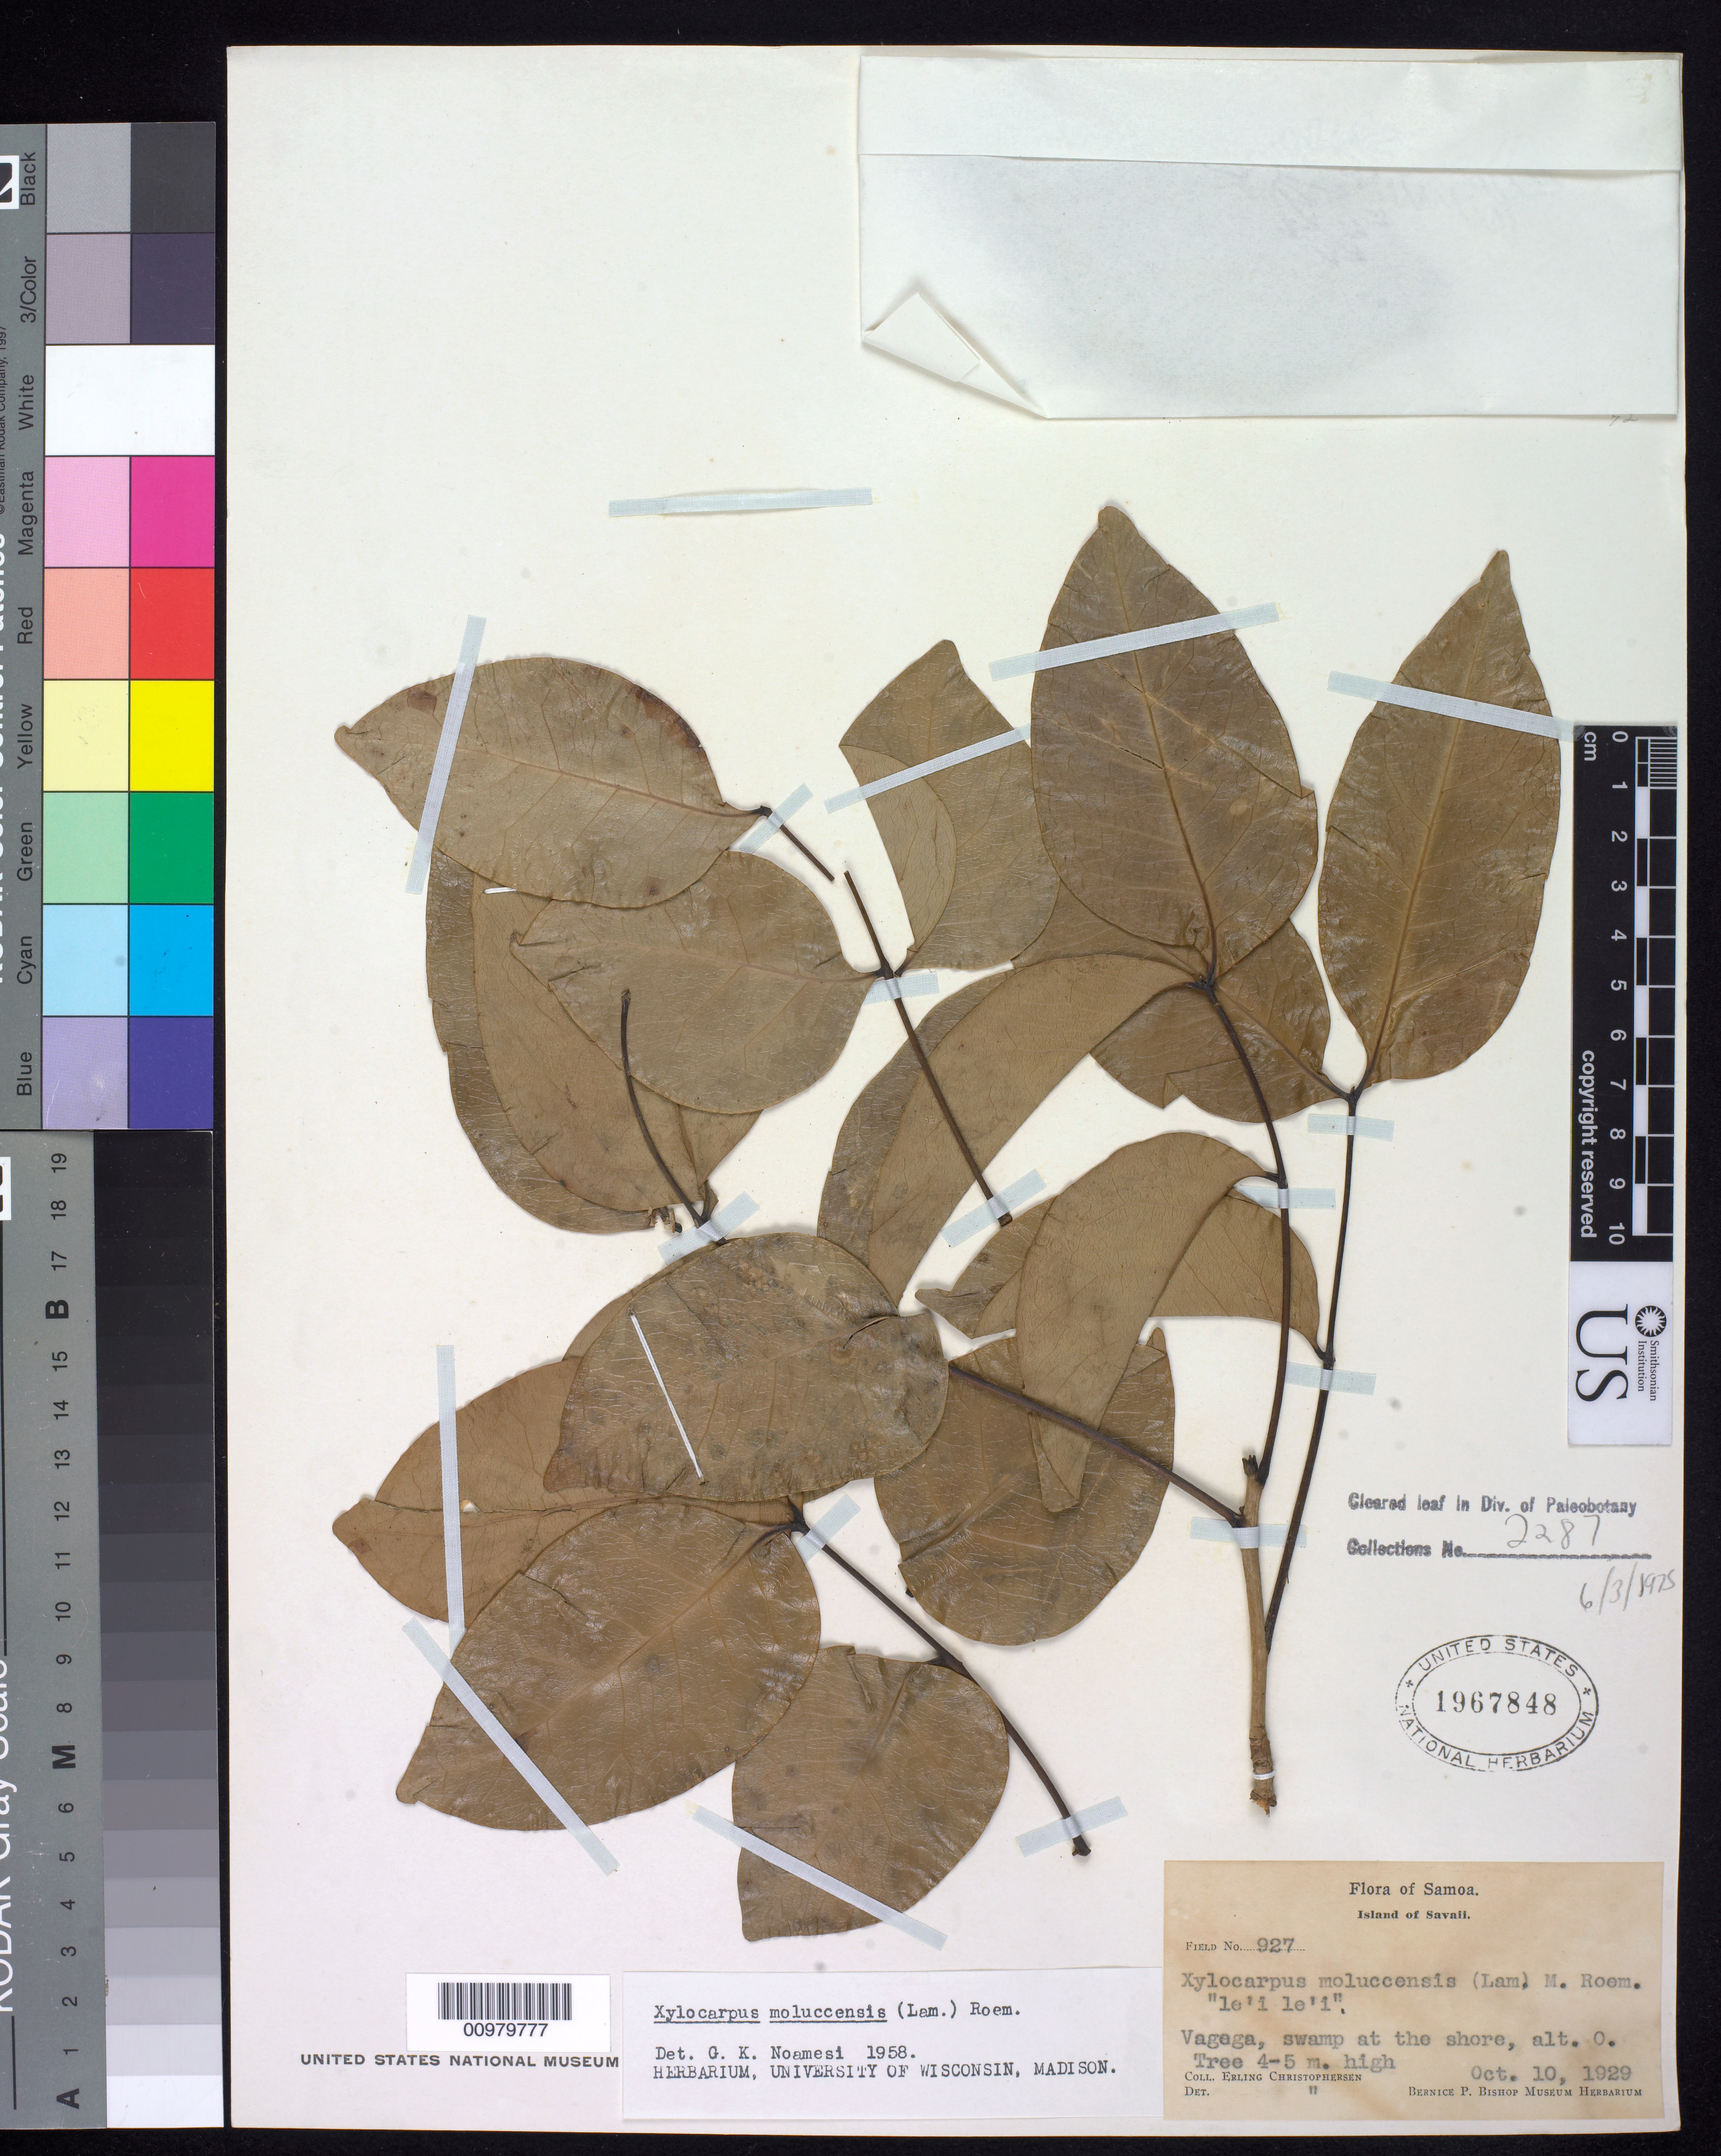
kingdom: Plantae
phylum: Tracheophyta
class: Magnoliopsida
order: Sapindales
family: Meliaceae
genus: Xylocarpus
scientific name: Xylocarpus moluccensis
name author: (Lam.) M. Roem.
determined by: Noamesi, G. K.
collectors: E. Christophersen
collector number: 927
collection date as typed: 10 Oct 1929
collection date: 1929-10-10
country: Samoa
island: Savai'i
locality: Samoa, Vagega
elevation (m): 0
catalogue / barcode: US 1967848